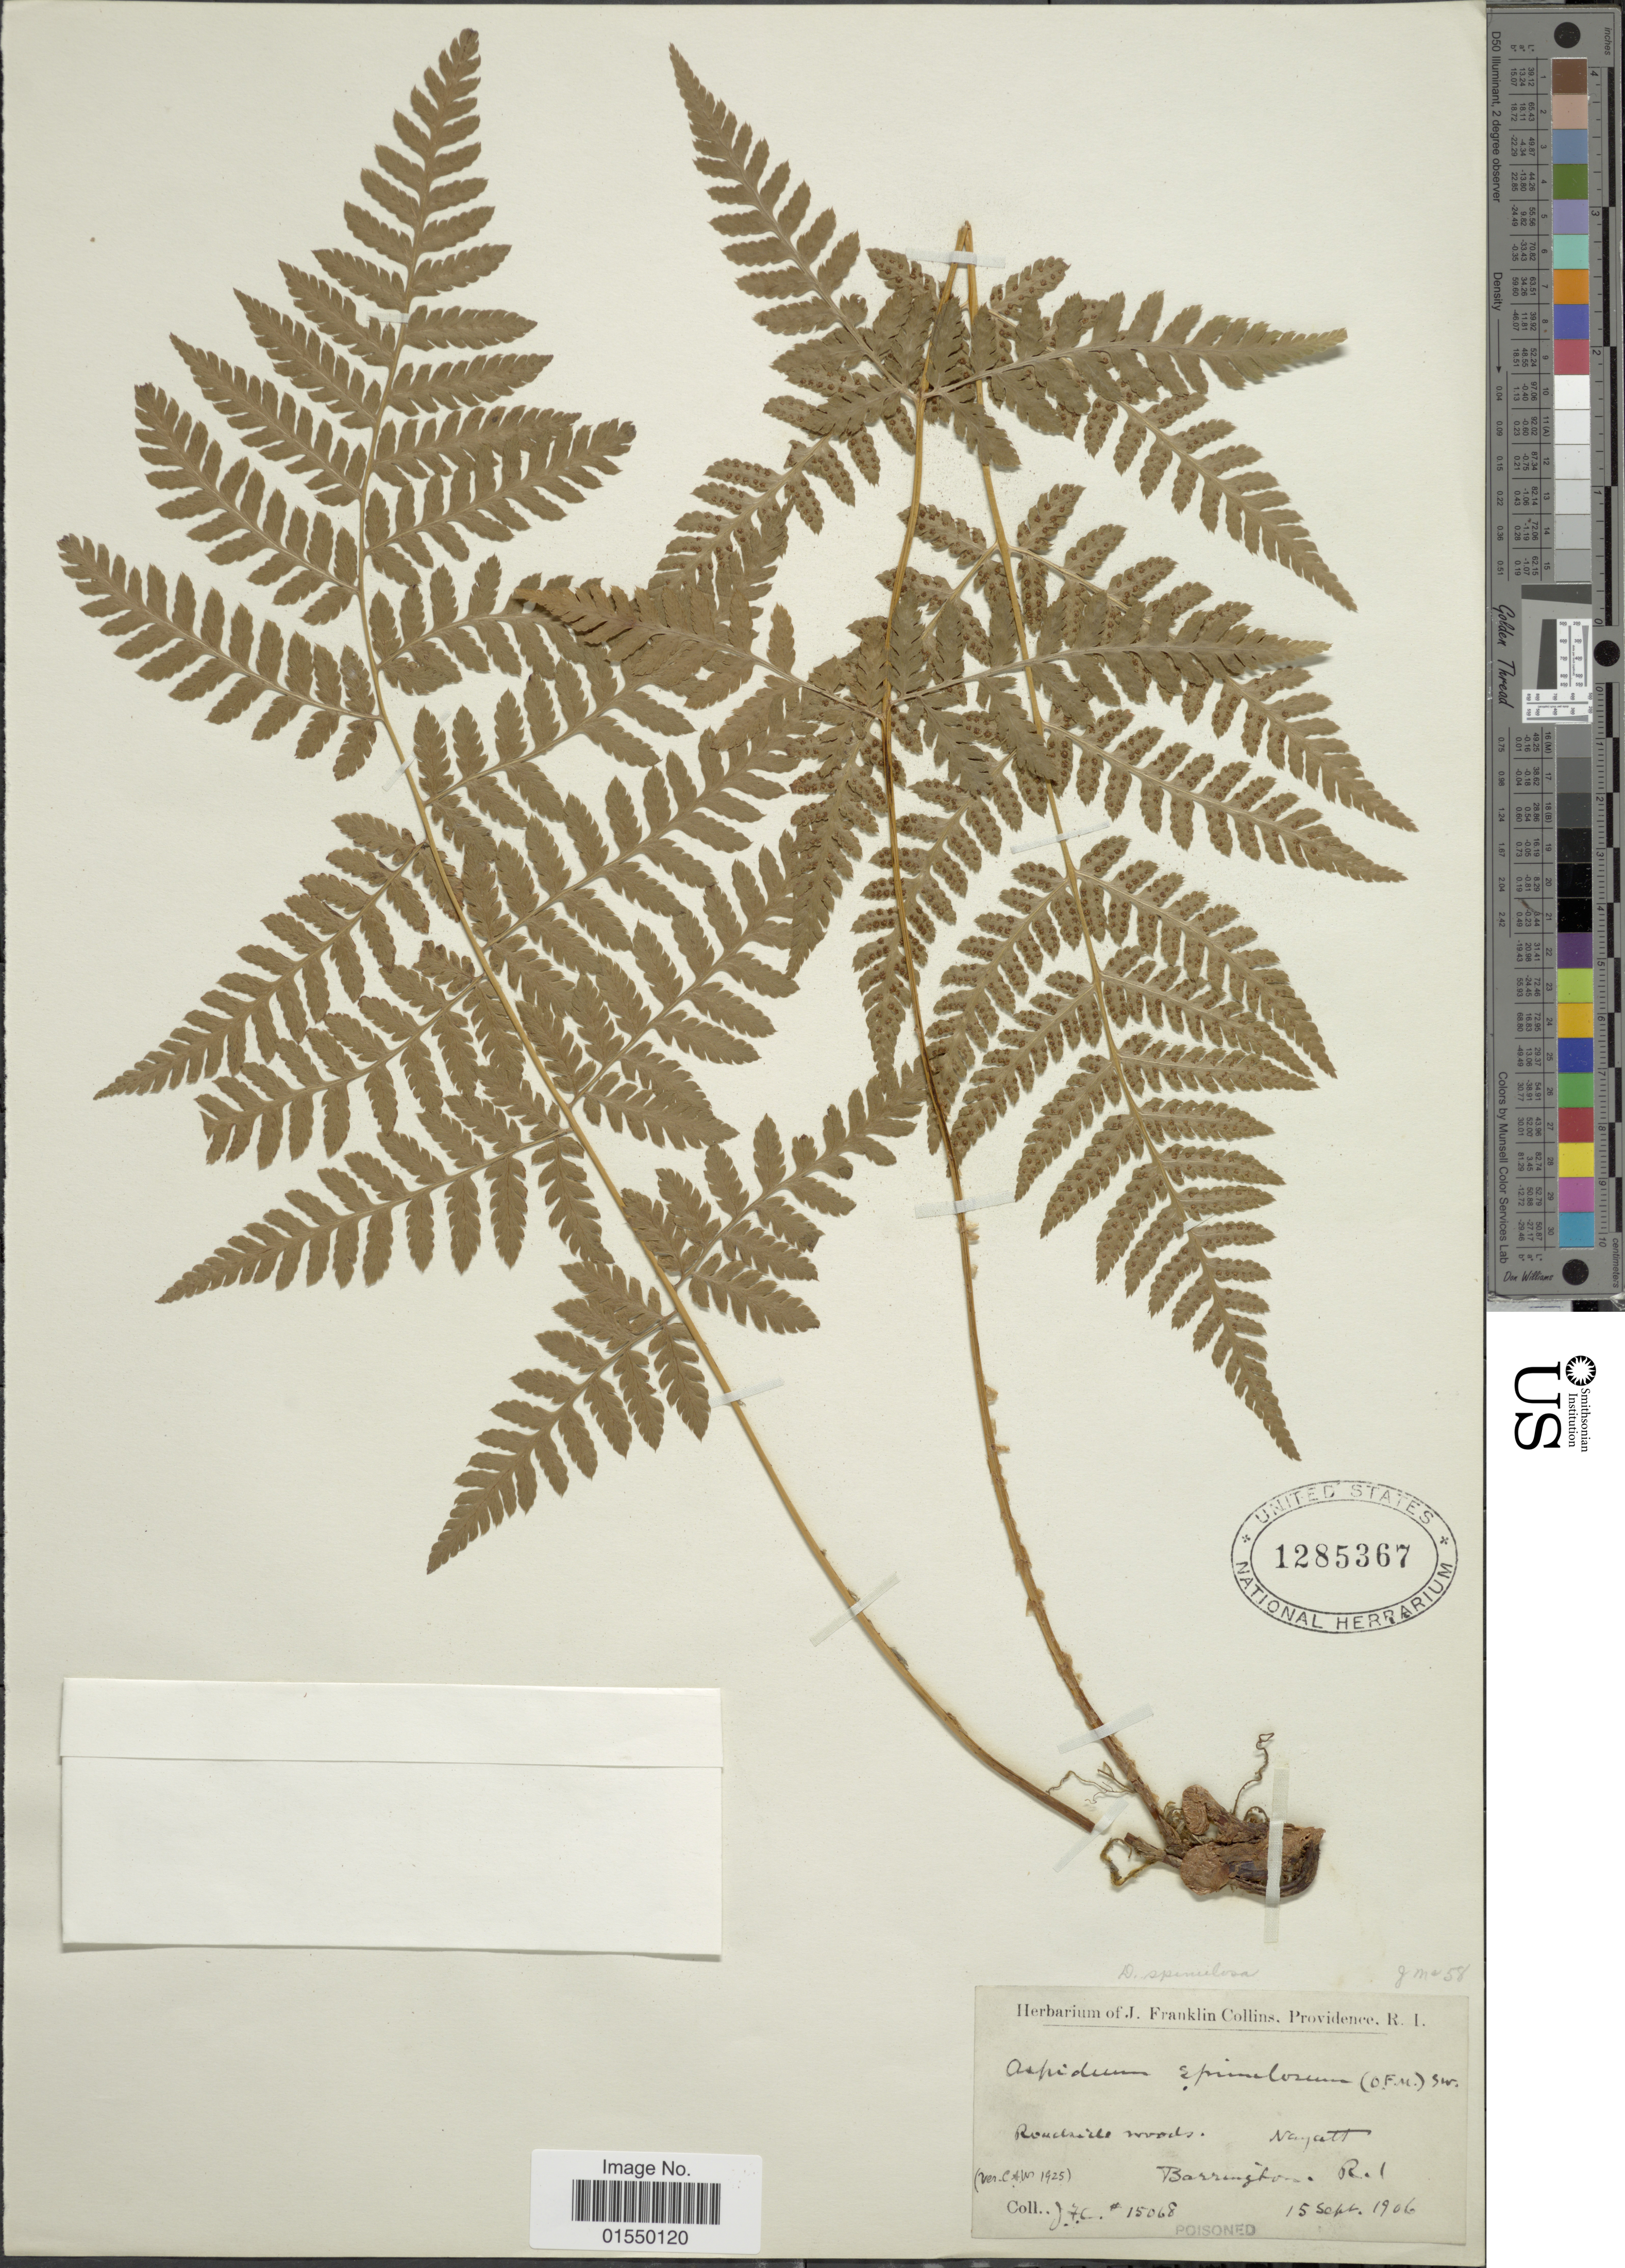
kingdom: Plantae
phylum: Tracheophyta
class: Polypodiopsida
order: Polypodiales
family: Dryopteridaceae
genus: Dryopteris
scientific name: Dryopteris carthusiana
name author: (Villars) H.P. Fuchs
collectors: J. Collins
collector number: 15068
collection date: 1906-09-15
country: United States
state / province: Rhode Island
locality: Nayatt, Barrington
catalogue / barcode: US 1285367